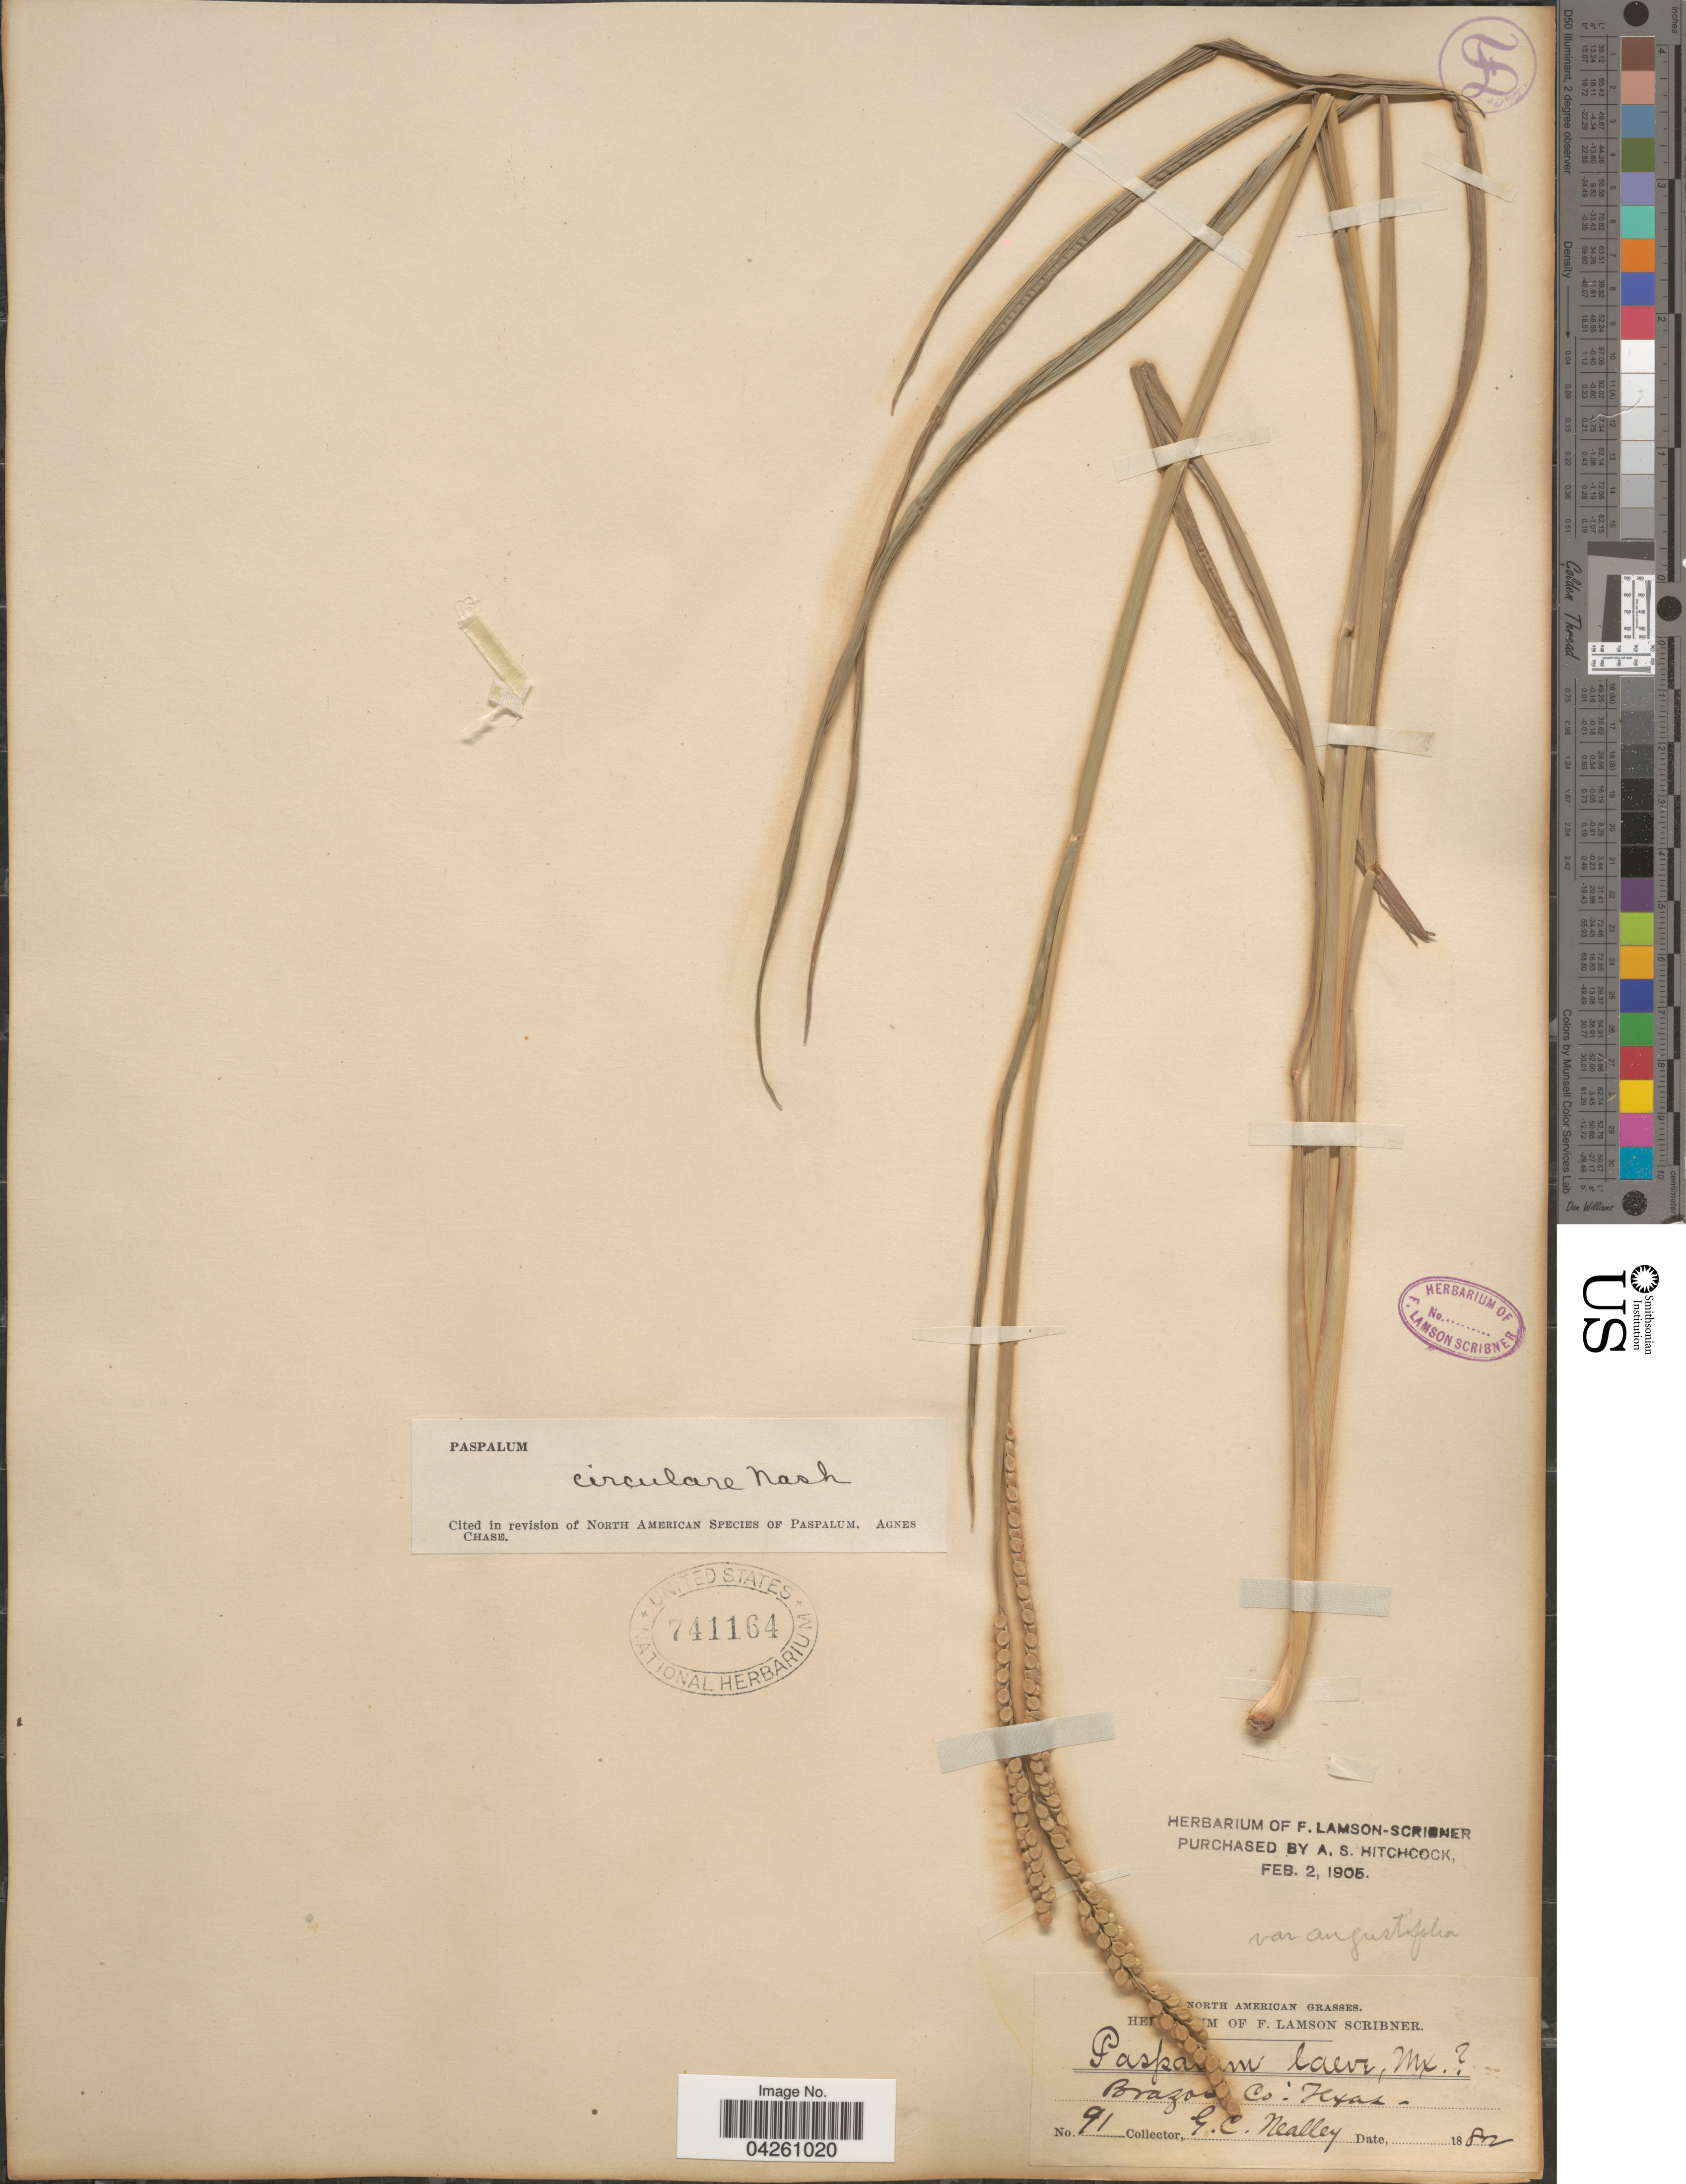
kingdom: Plantae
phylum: Tracheophyta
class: Liliopsida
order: Poales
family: Poaceae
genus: Paspalum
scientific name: Paspalum circulare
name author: Nash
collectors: G. C. Nealley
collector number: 91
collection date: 1882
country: United States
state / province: Texas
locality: Brazos Co.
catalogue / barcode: US 741164